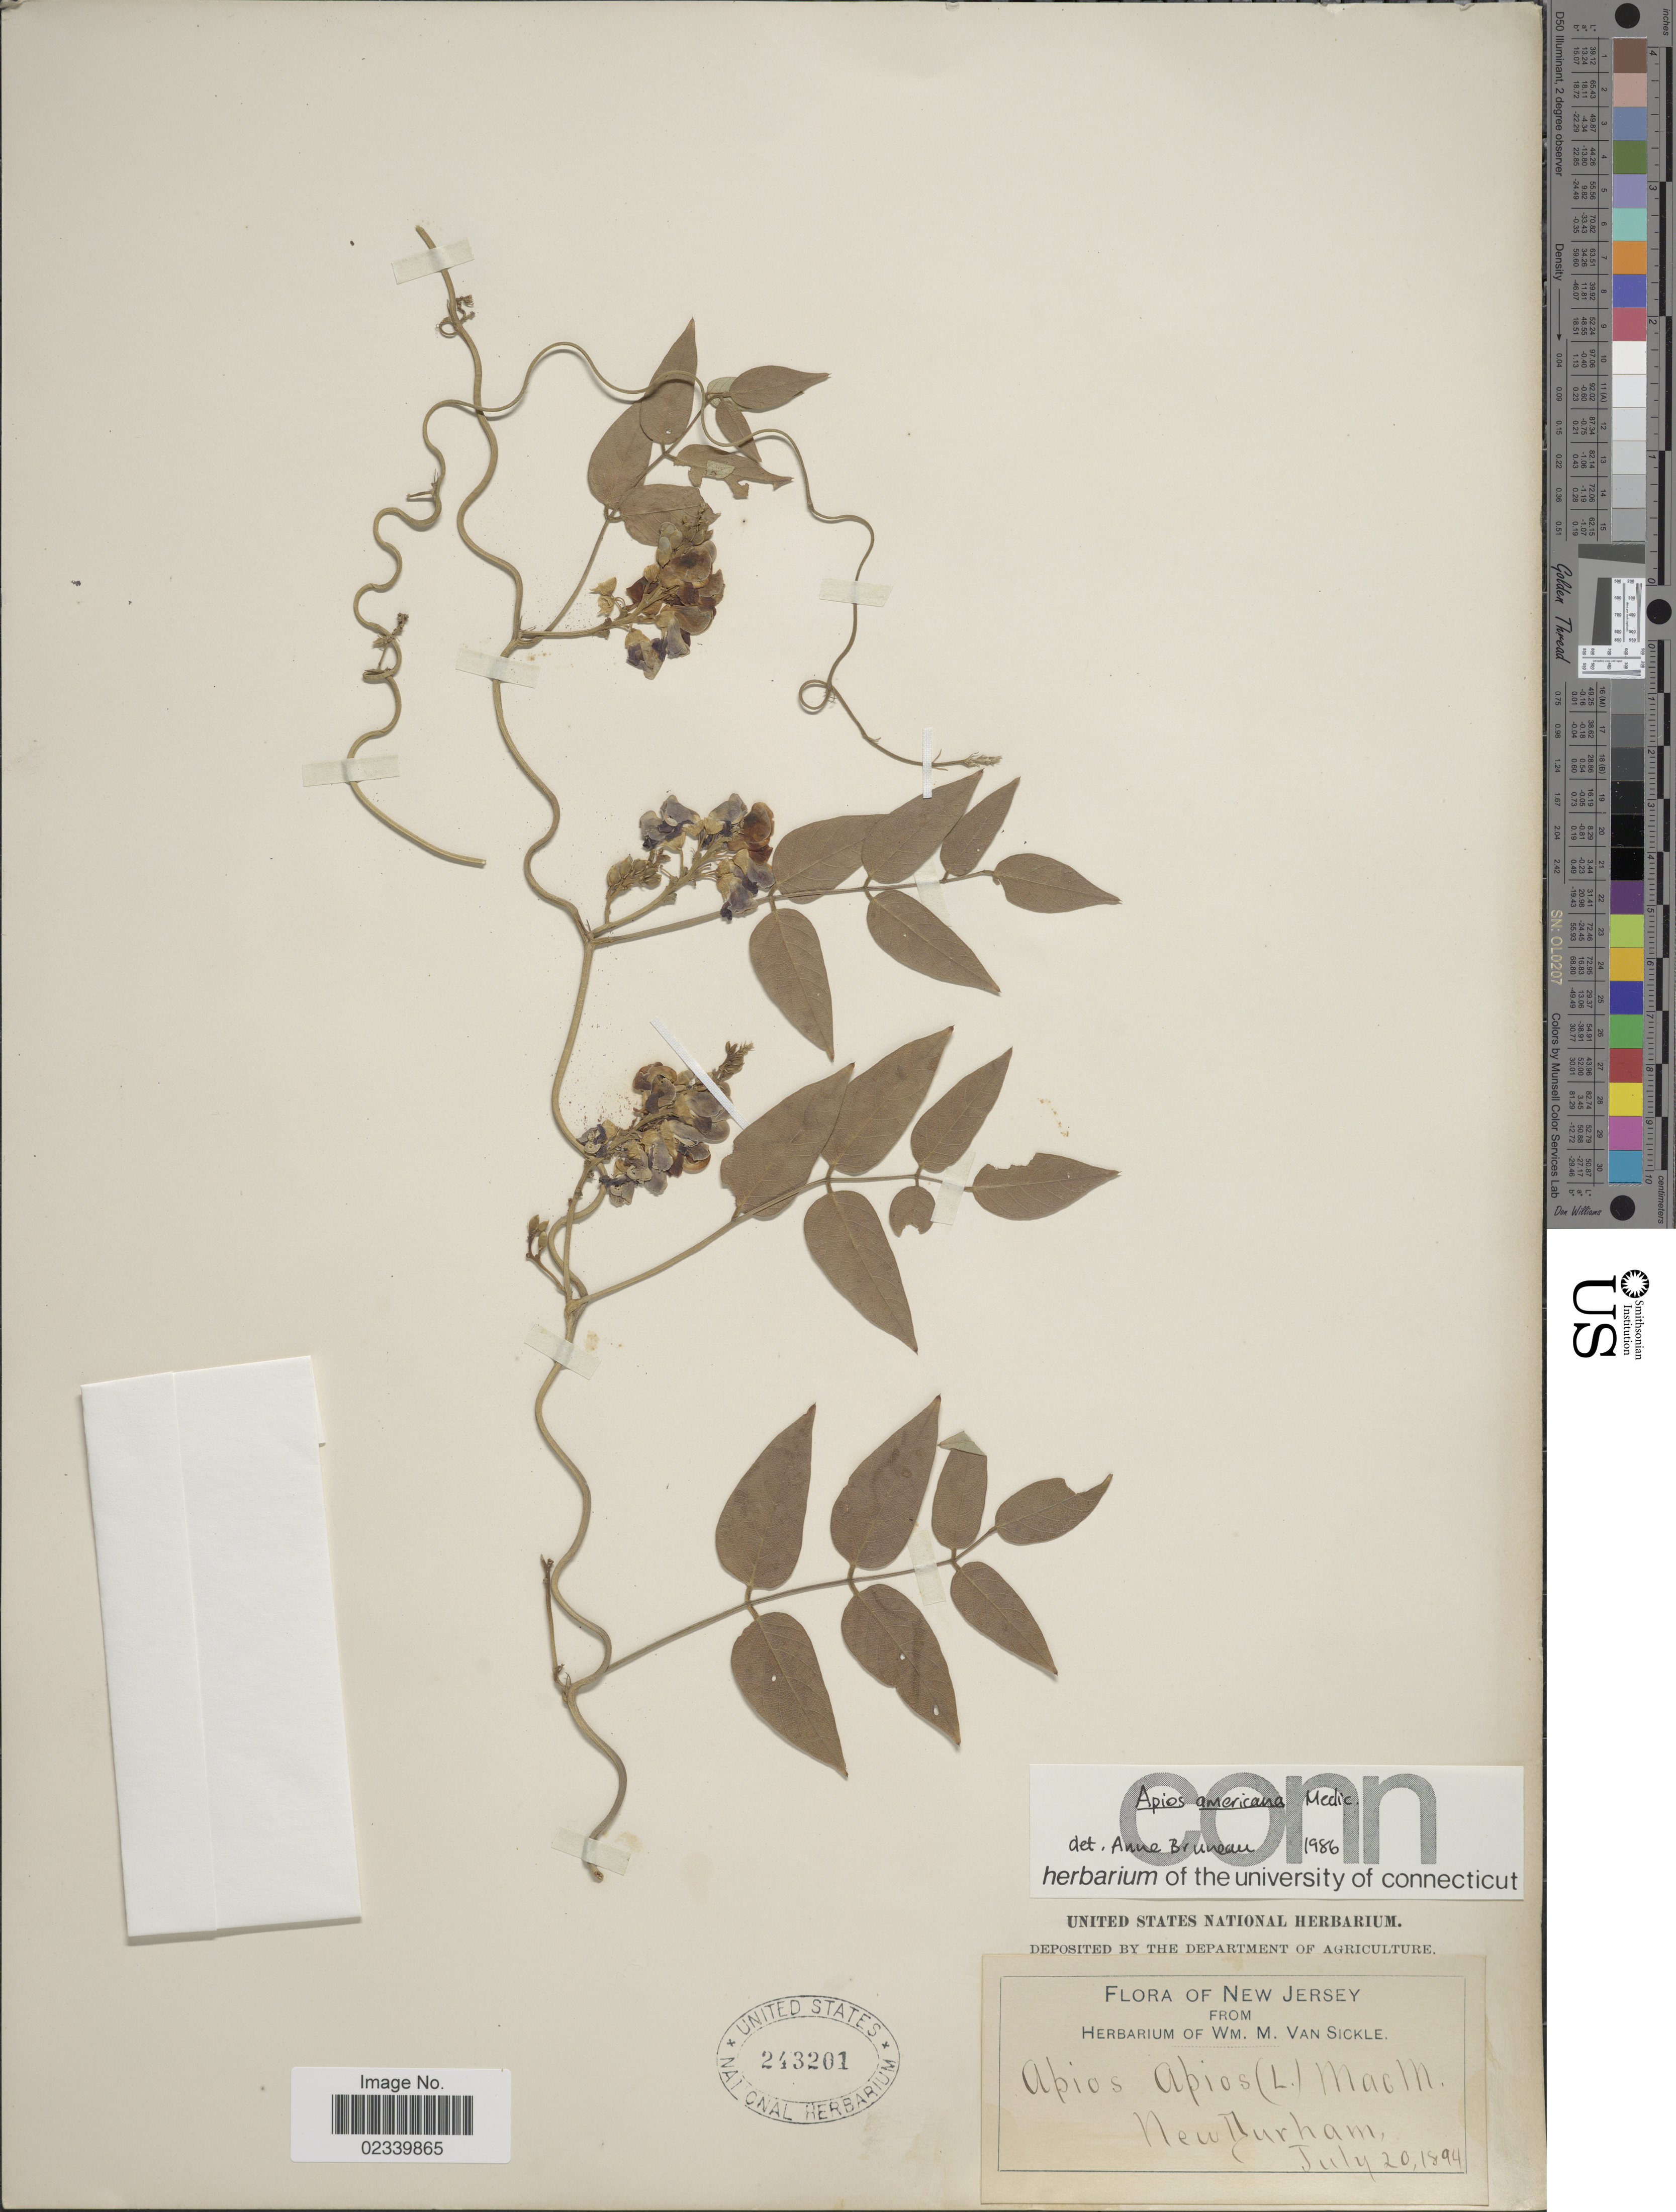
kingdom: Plantae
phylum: Tracheophyta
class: Magnoliopsida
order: Fabales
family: Fabaceae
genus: Apios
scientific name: Apios americana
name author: Medik.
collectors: W. M. Van Sickle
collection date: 1894-07-20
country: United States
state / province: New Jersey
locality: New Durham.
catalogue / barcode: US 243201